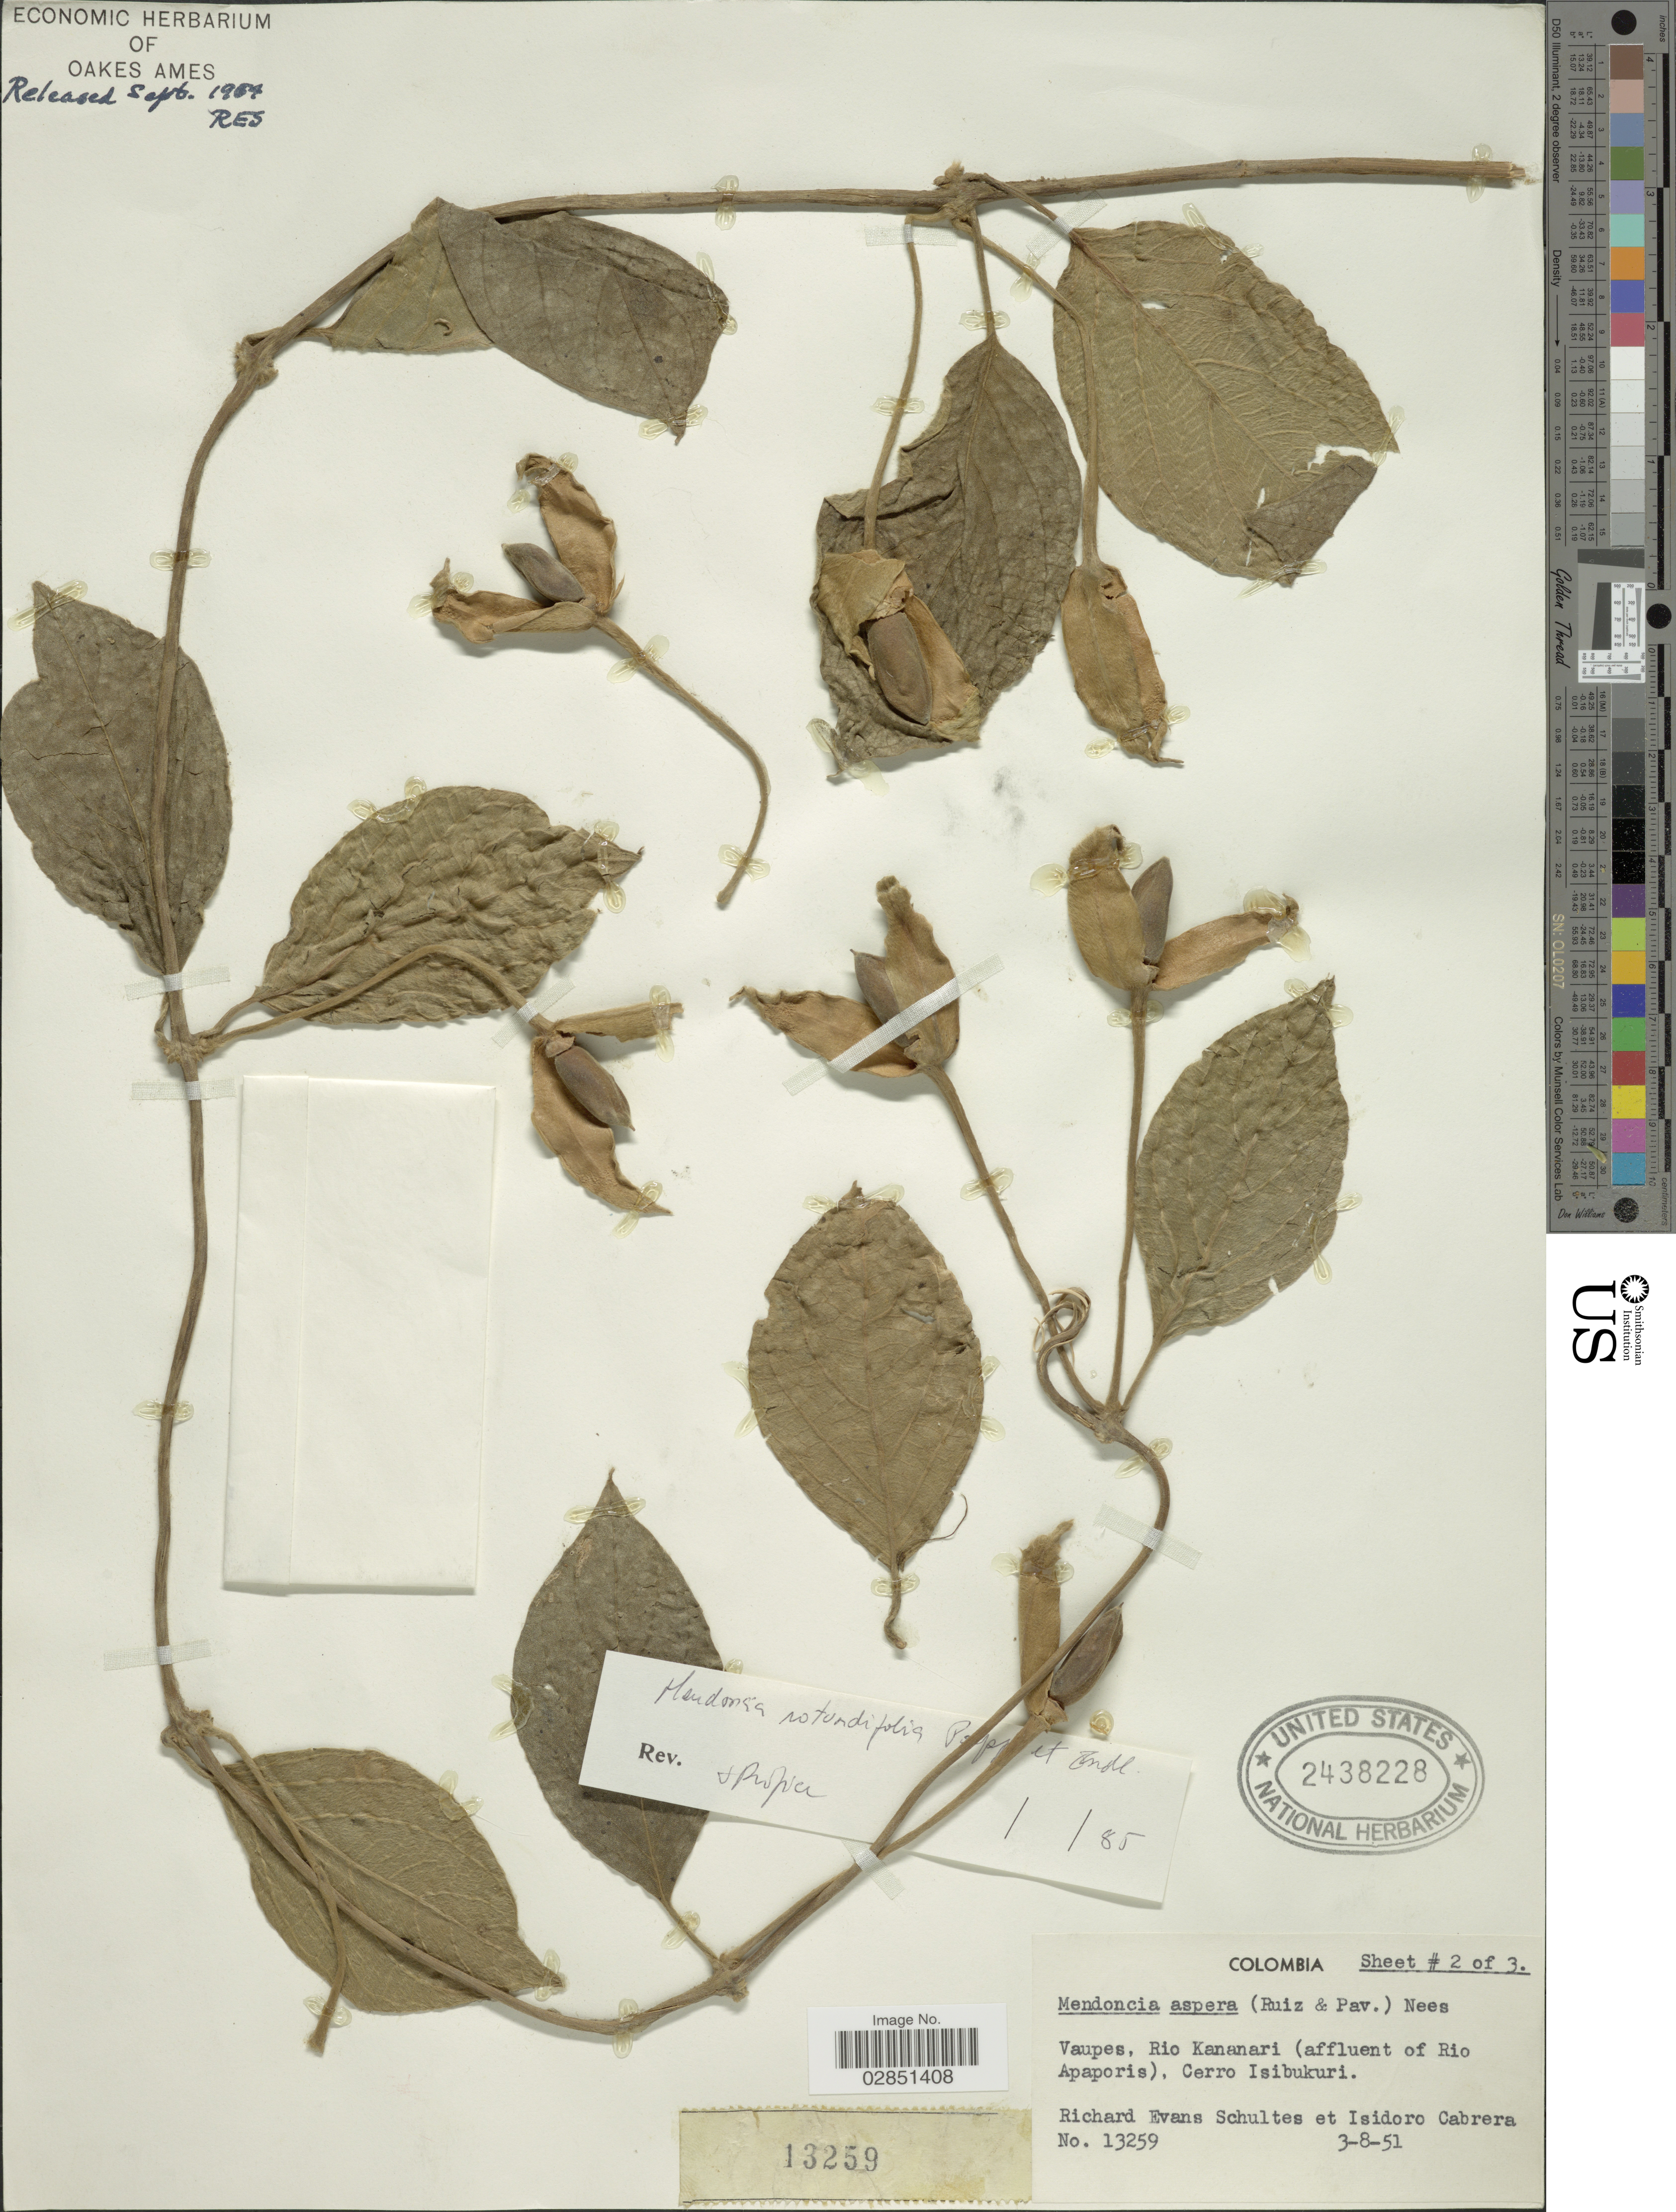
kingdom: Plantae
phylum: Tracheophyta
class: Magnoliopsida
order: Lamiales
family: Acanthaceae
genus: Mendoncia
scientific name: Mendoncia rotundifolia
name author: Poepp. & Endl.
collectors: R. E. Schultes & I. Cabrera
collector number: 13259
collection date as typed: Transcribed d/m/y: 3/8/51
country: Colombia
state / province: Vaupés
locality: Rio Kananari (affluent of Rio Apaporis), Cerro Isibukuri.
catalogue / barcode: US 2438228